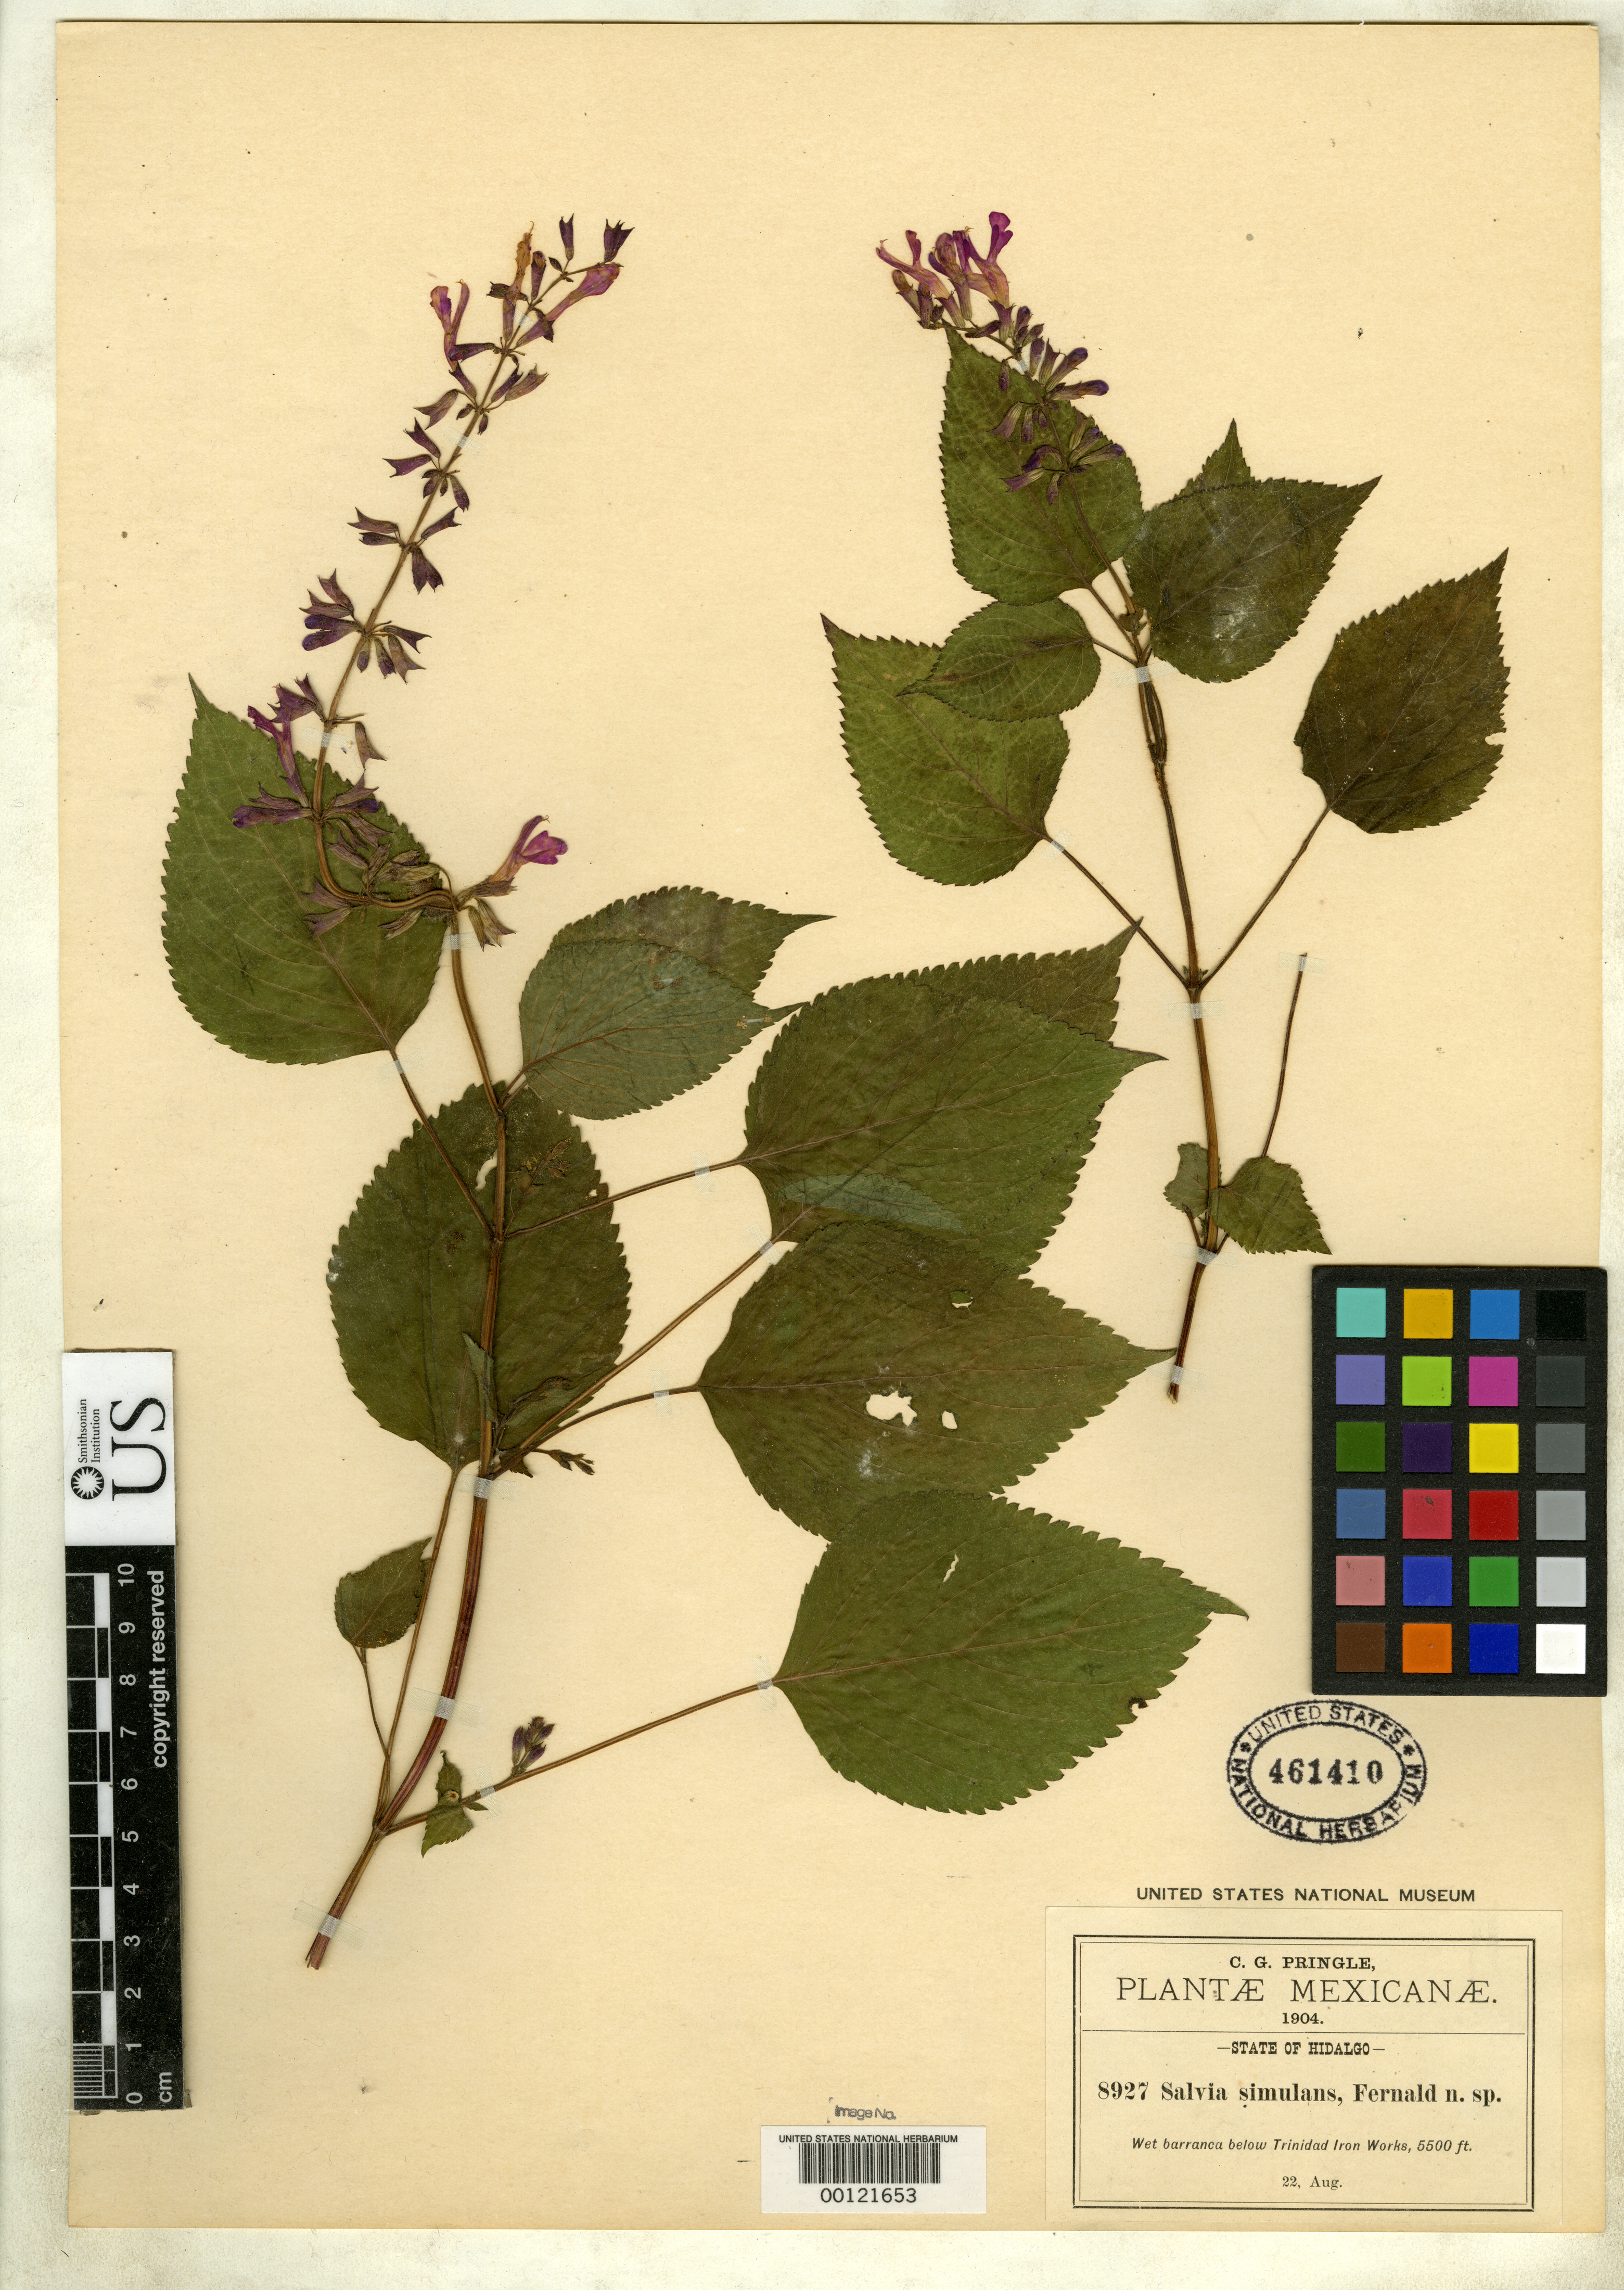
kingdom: Plantae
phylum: Tracheophyta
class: Magnoliopsida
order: Lamiales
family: Lamiaceae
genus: Salvia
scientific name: Salvia simulans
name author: Fernald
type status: Isotype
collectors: C. G. Pringle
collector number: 8927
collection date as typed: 22 Aug 1904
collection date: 1904-08-22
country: Mexico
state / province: Hidalgo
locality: Barranca below Trinidad Iron Works.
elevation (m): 1676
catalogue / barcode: US 461410